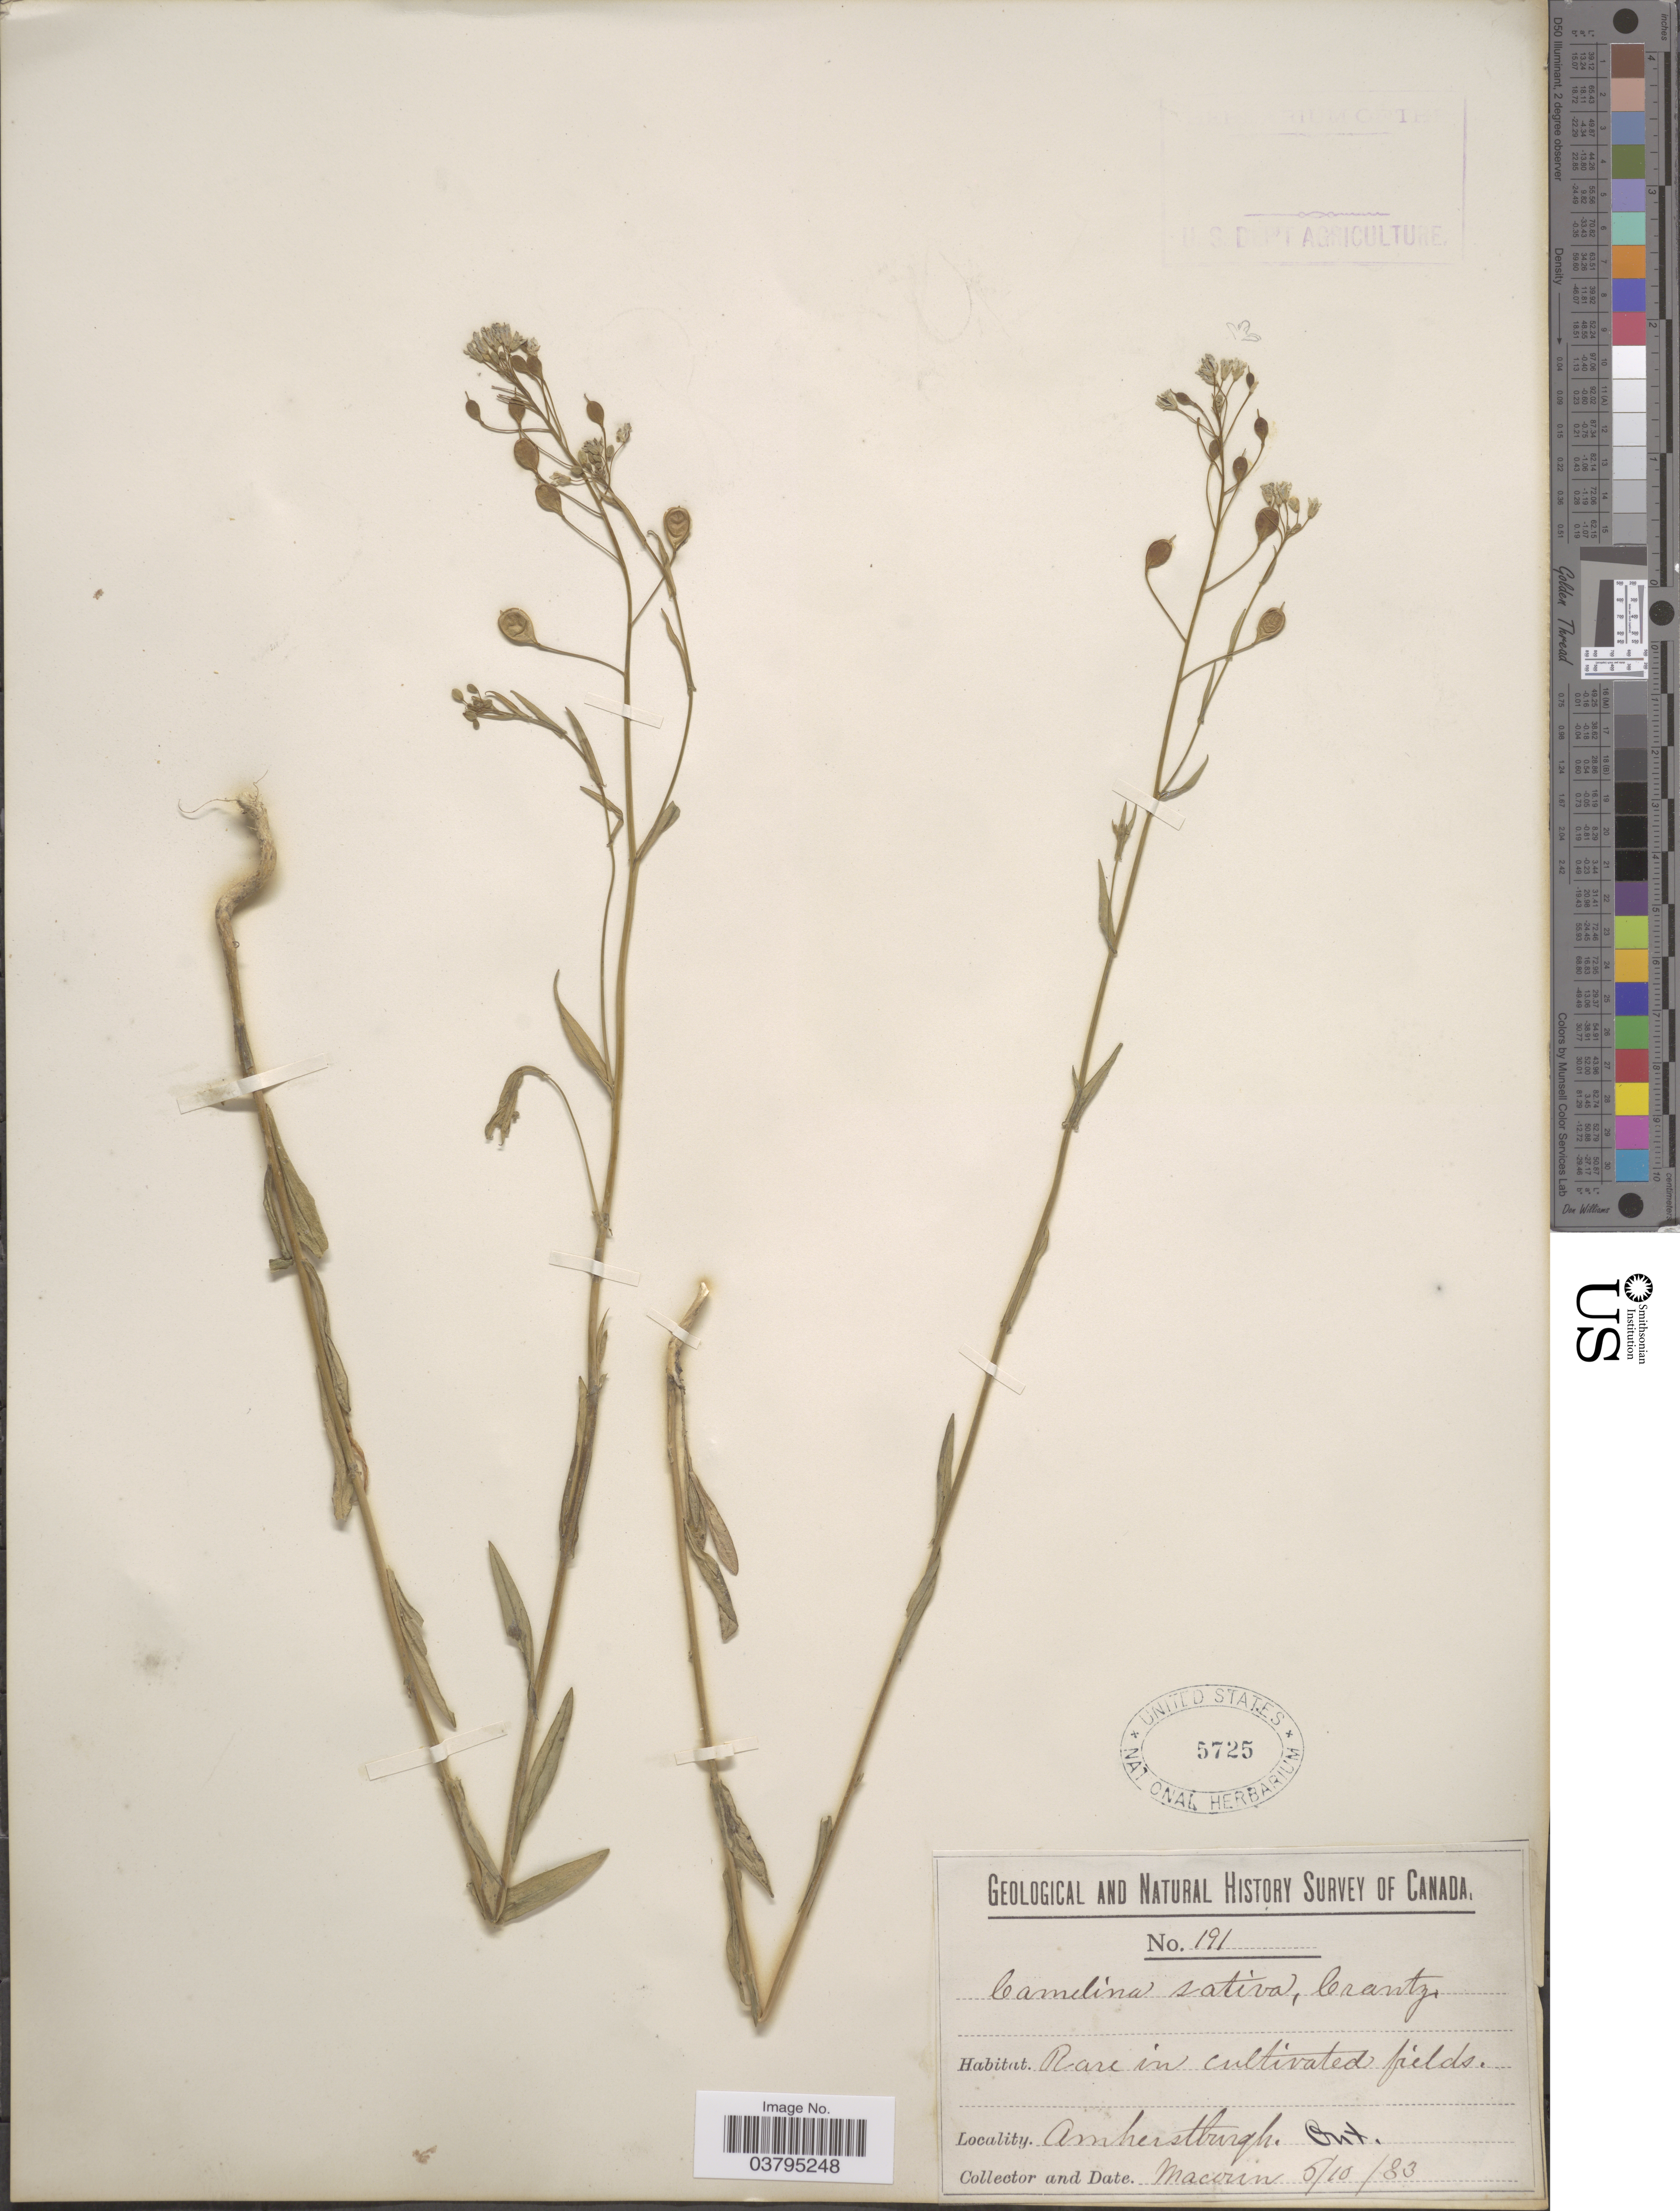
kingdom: Plantae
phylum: Tracheophyta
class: Magnoliopsida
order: Brassicales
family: Brassicaceae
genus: Camelina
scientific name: Camelina sativa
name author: (L.) Crantz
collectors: -- Macoun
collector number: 191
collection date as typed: Transcribed d/m/y: 5/10/83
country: Canada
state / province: Ontario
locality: Amherstburgh.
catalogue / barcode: US 5725